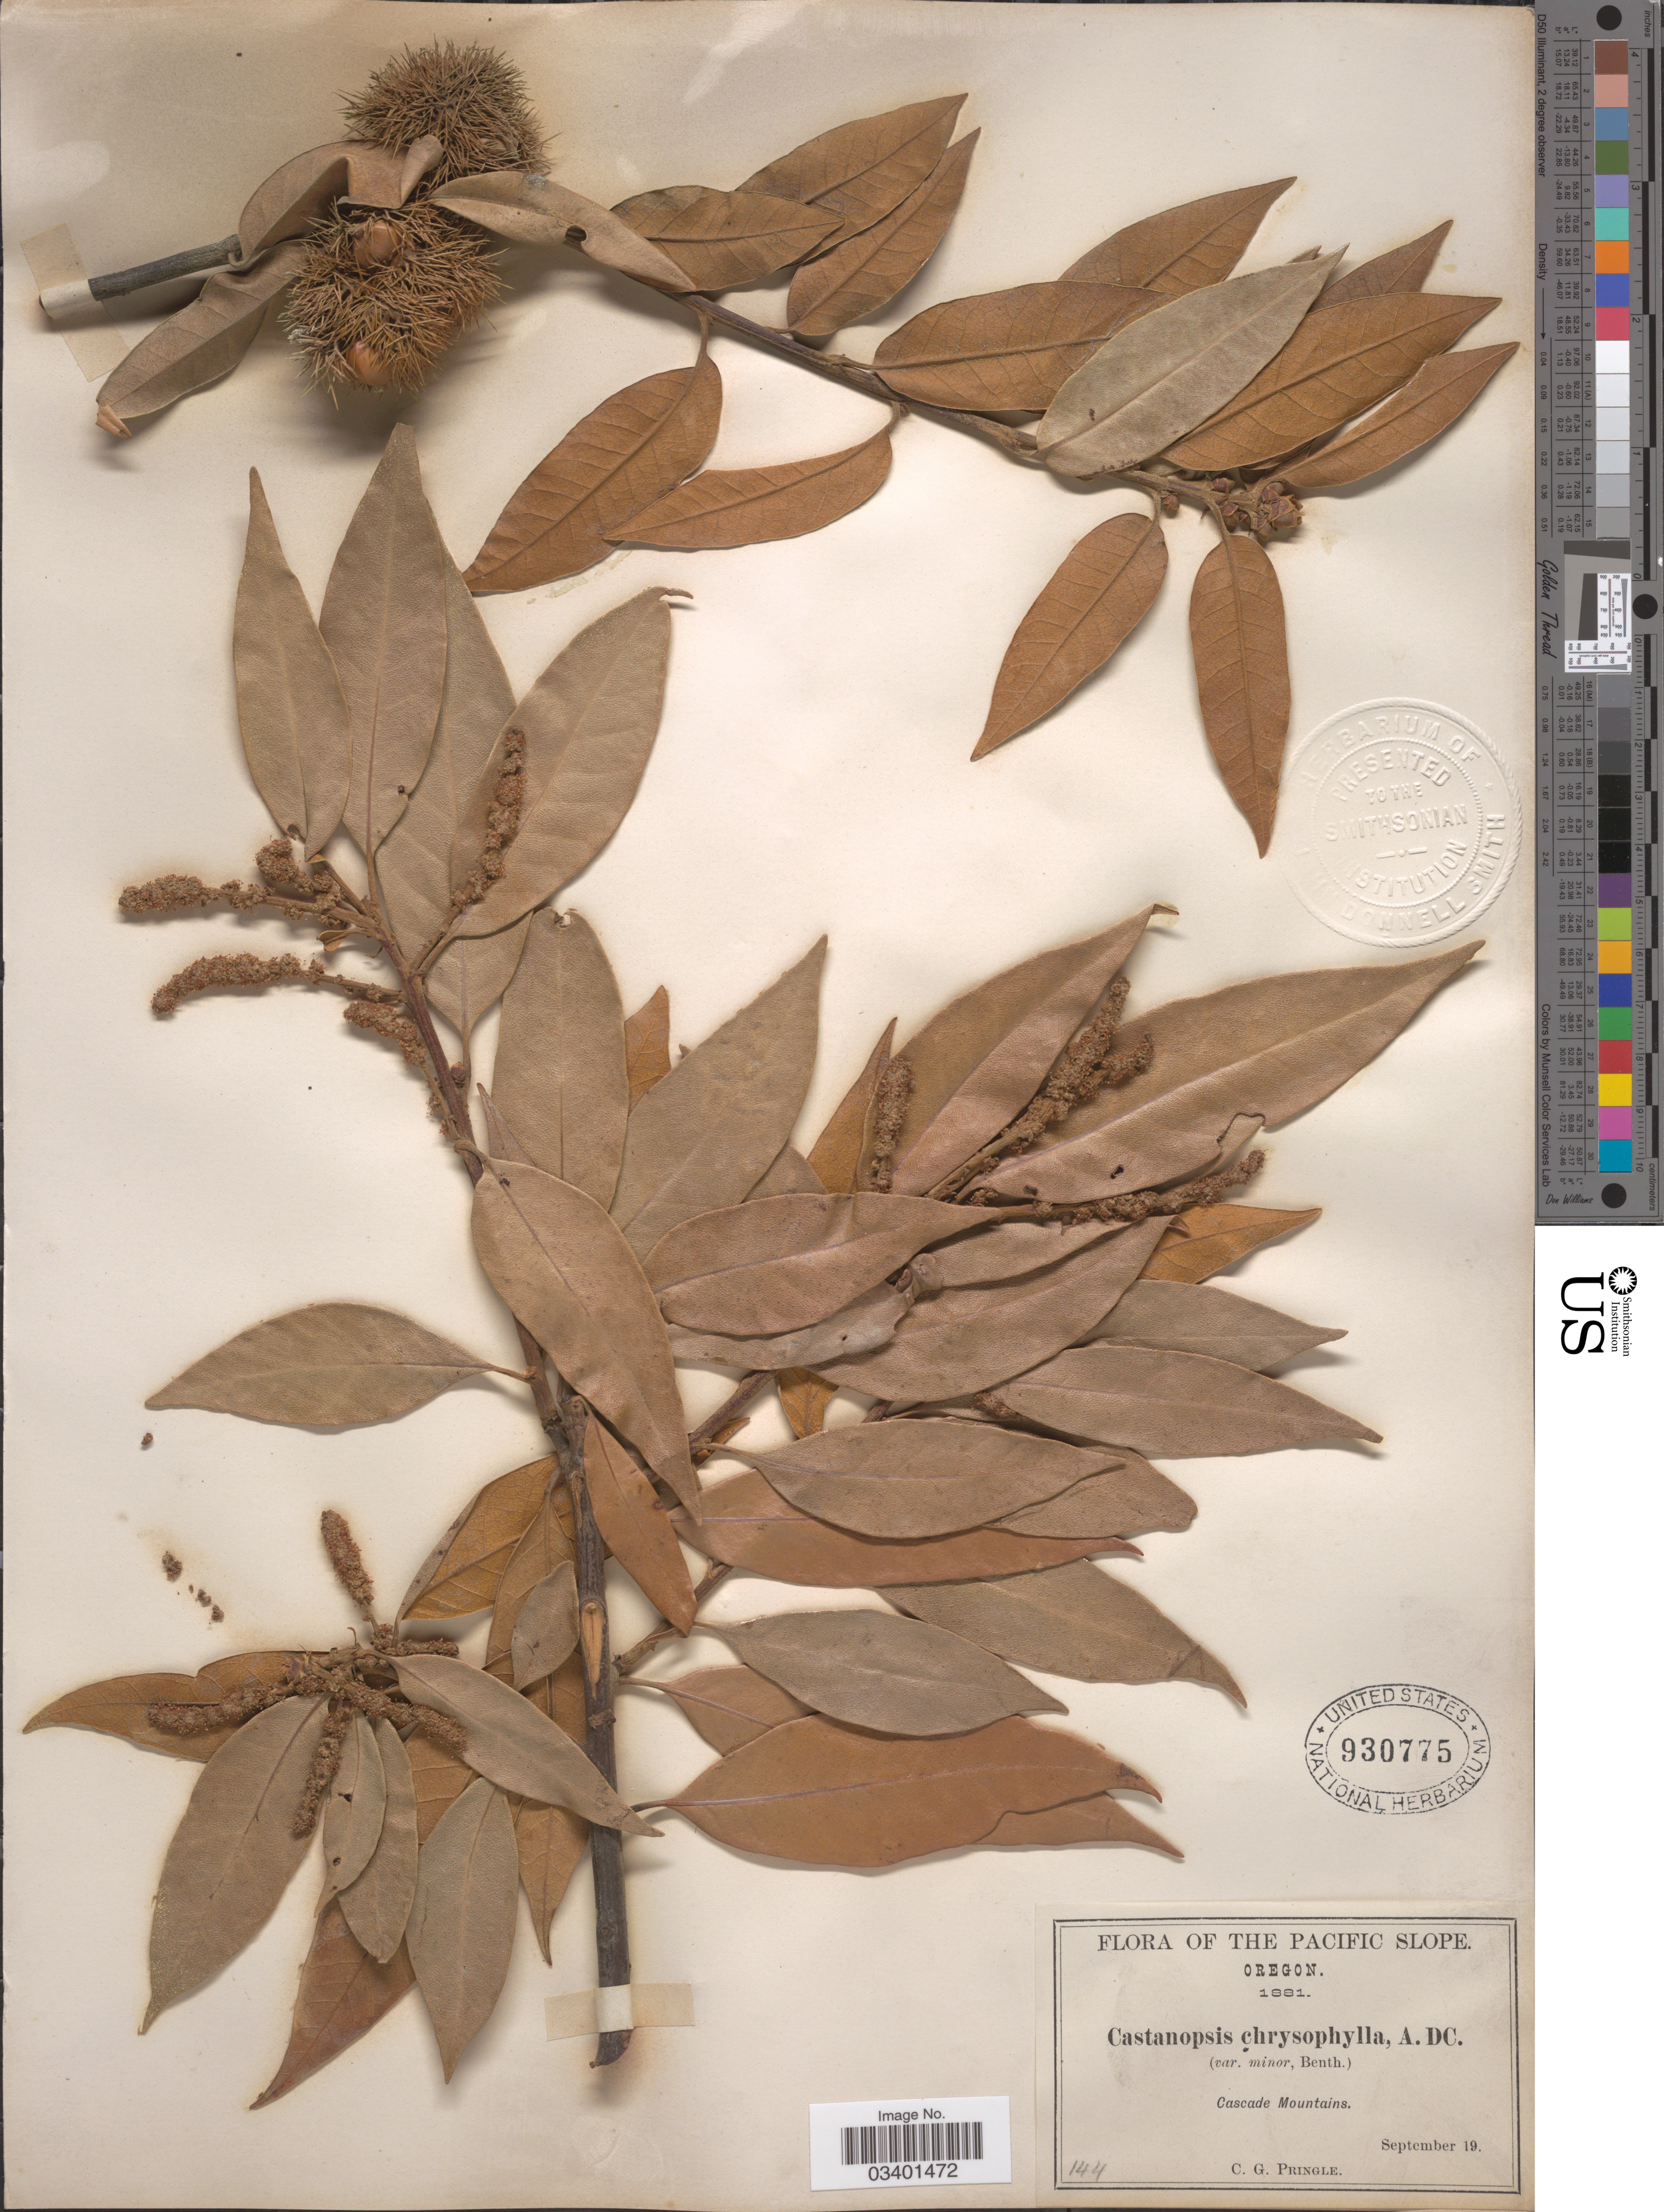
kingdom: Plantae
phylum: Tracheophyta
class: Magnoliopsida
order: Fagales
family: Fagaceae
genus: Chrysolepis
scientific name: Chrysolepis chrysophylla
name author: (Douglas ex Hook.) Hjelmq.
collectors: C. G. Pringle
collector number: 144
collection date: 1881-09-19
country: United States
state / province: Oregon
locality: Pacific Slope. Cascade Mountains.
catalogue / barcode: US 930775